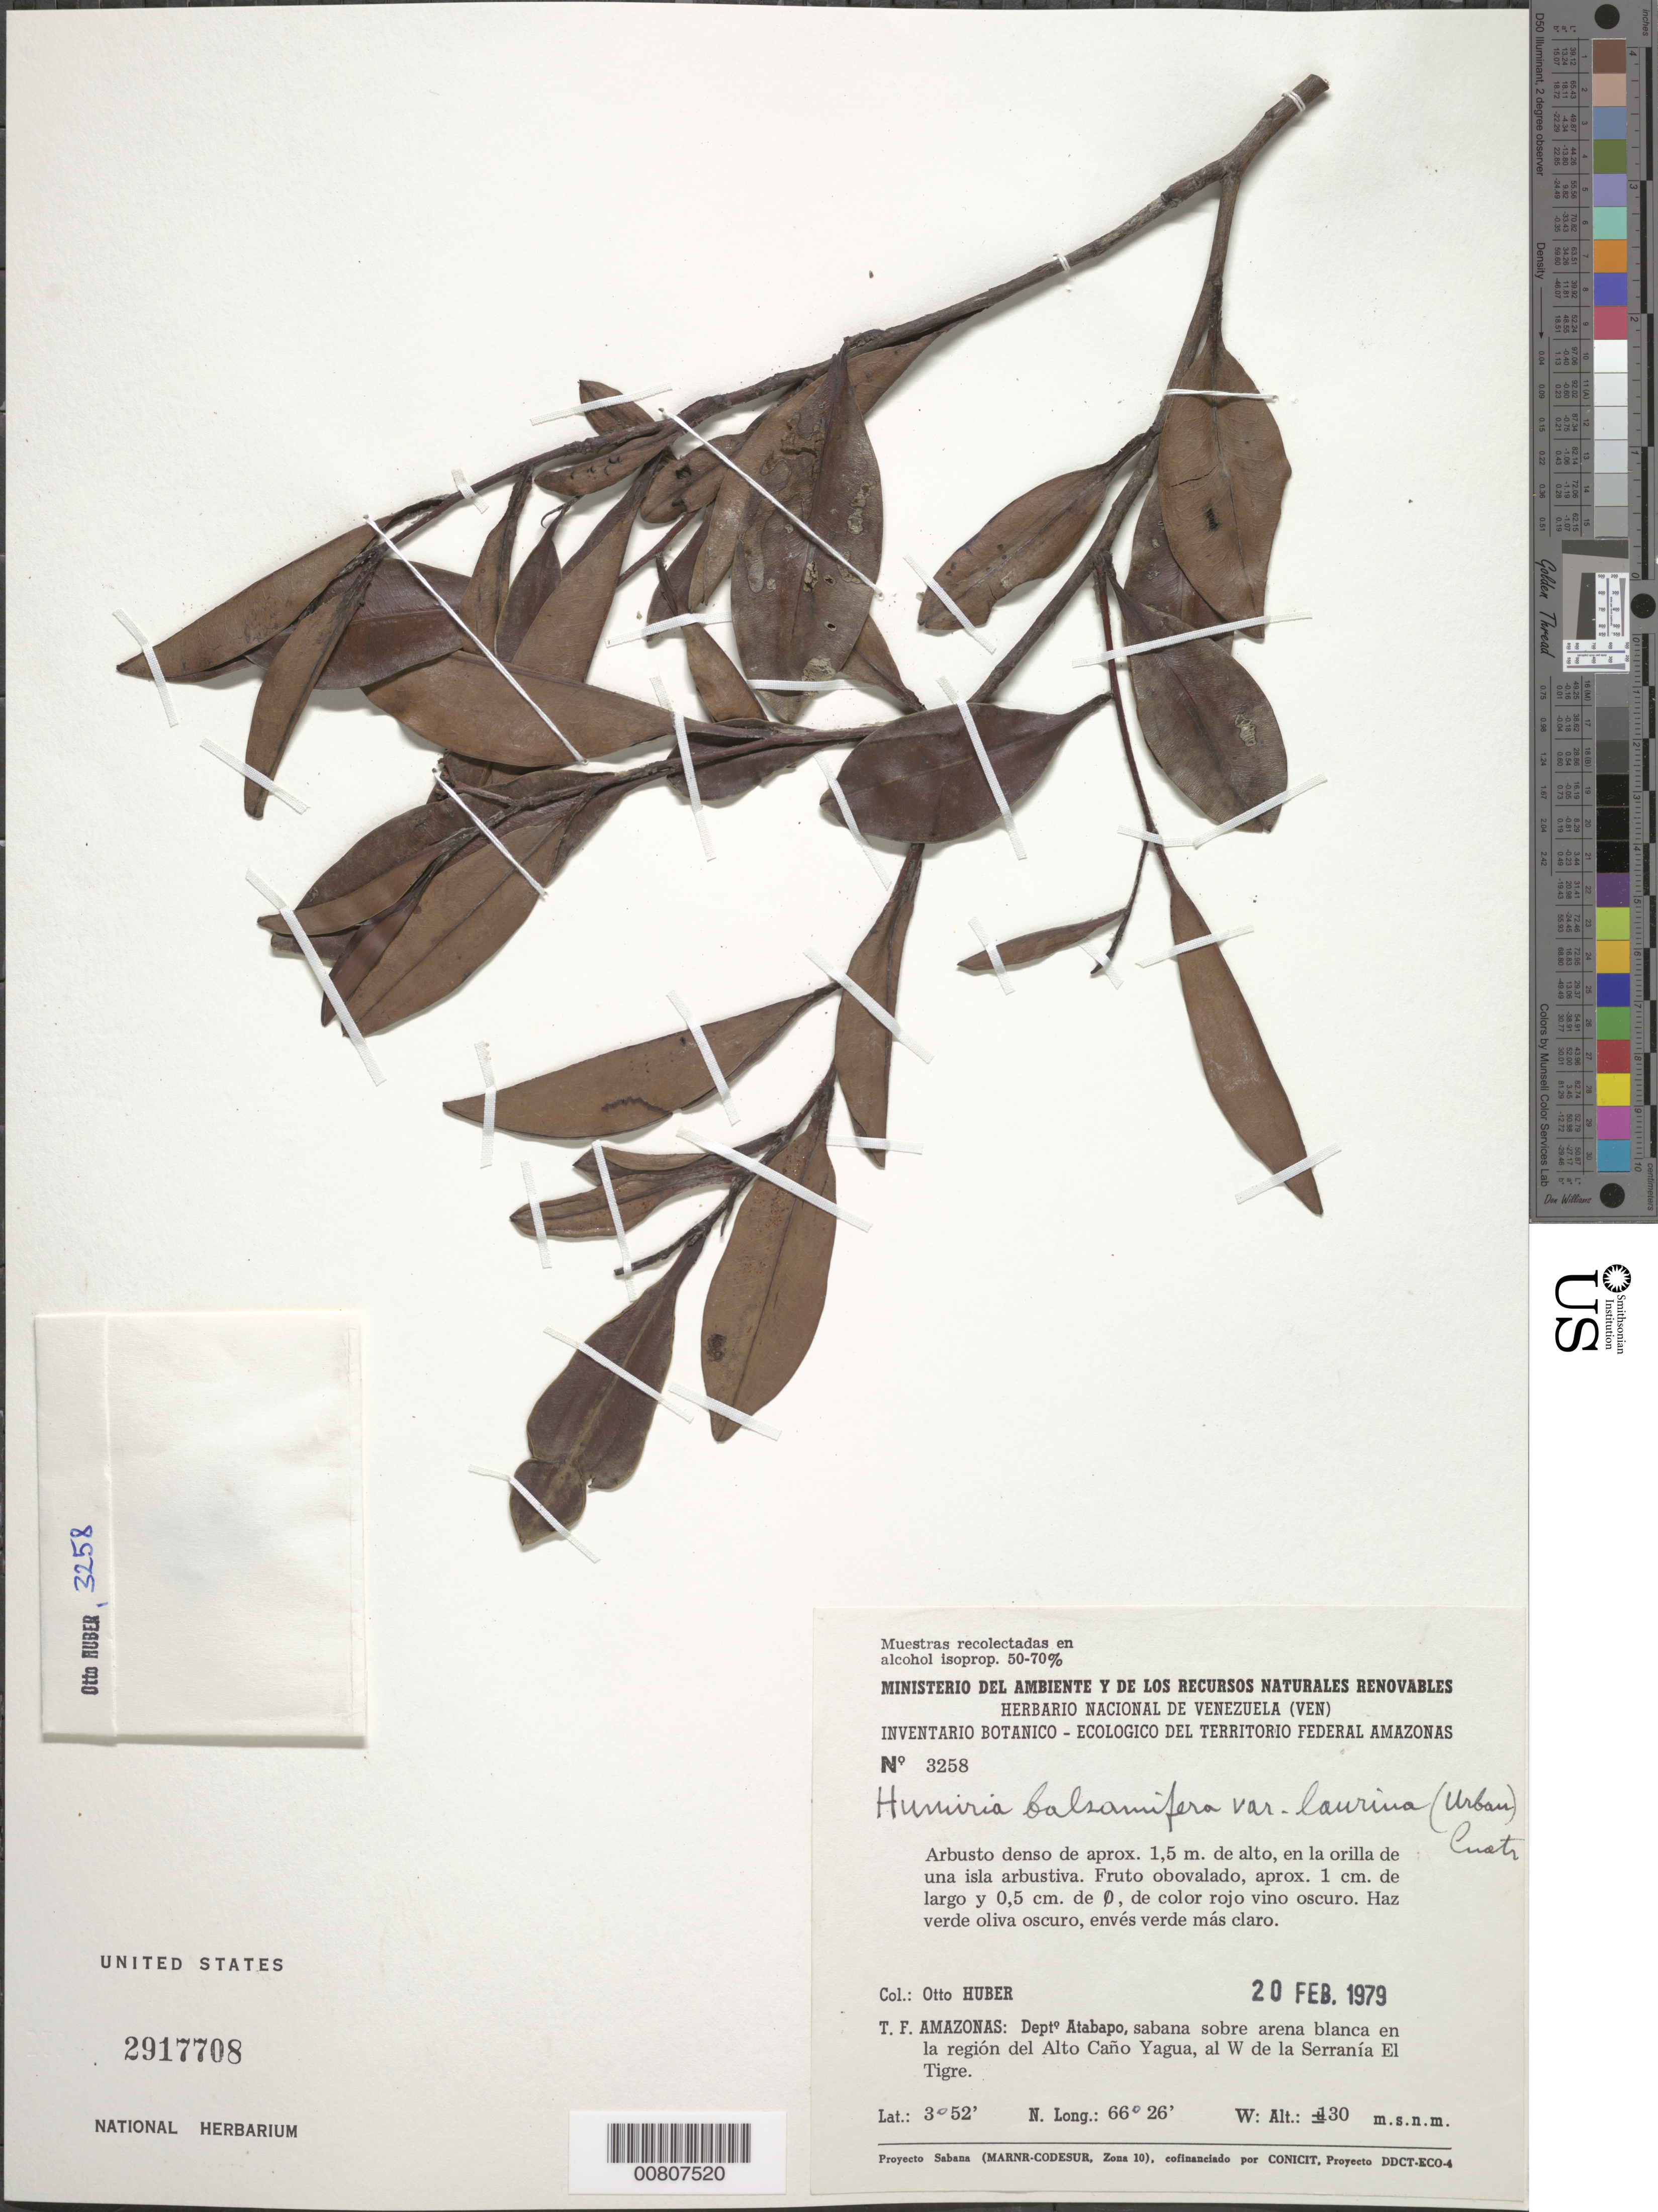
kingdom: Plantae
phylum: Tracheophyta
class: Magnoliopsida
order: Malpighiales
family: Humiriaceae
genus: Humiria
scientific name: Humiria balsamifera var. laurina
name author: Cuatrec.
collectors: O. Huber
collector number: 3258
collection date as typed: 20-Feb-79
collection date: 1979-02-20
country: Venezuela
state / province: Amazonas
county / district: Atabapo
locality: Alto Caño Yagua, W de la Serranía El Tigre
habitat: Sabana sobre arena blanca; en la orilla de una isla arbustiva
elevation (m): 30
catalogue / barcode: US 2917708